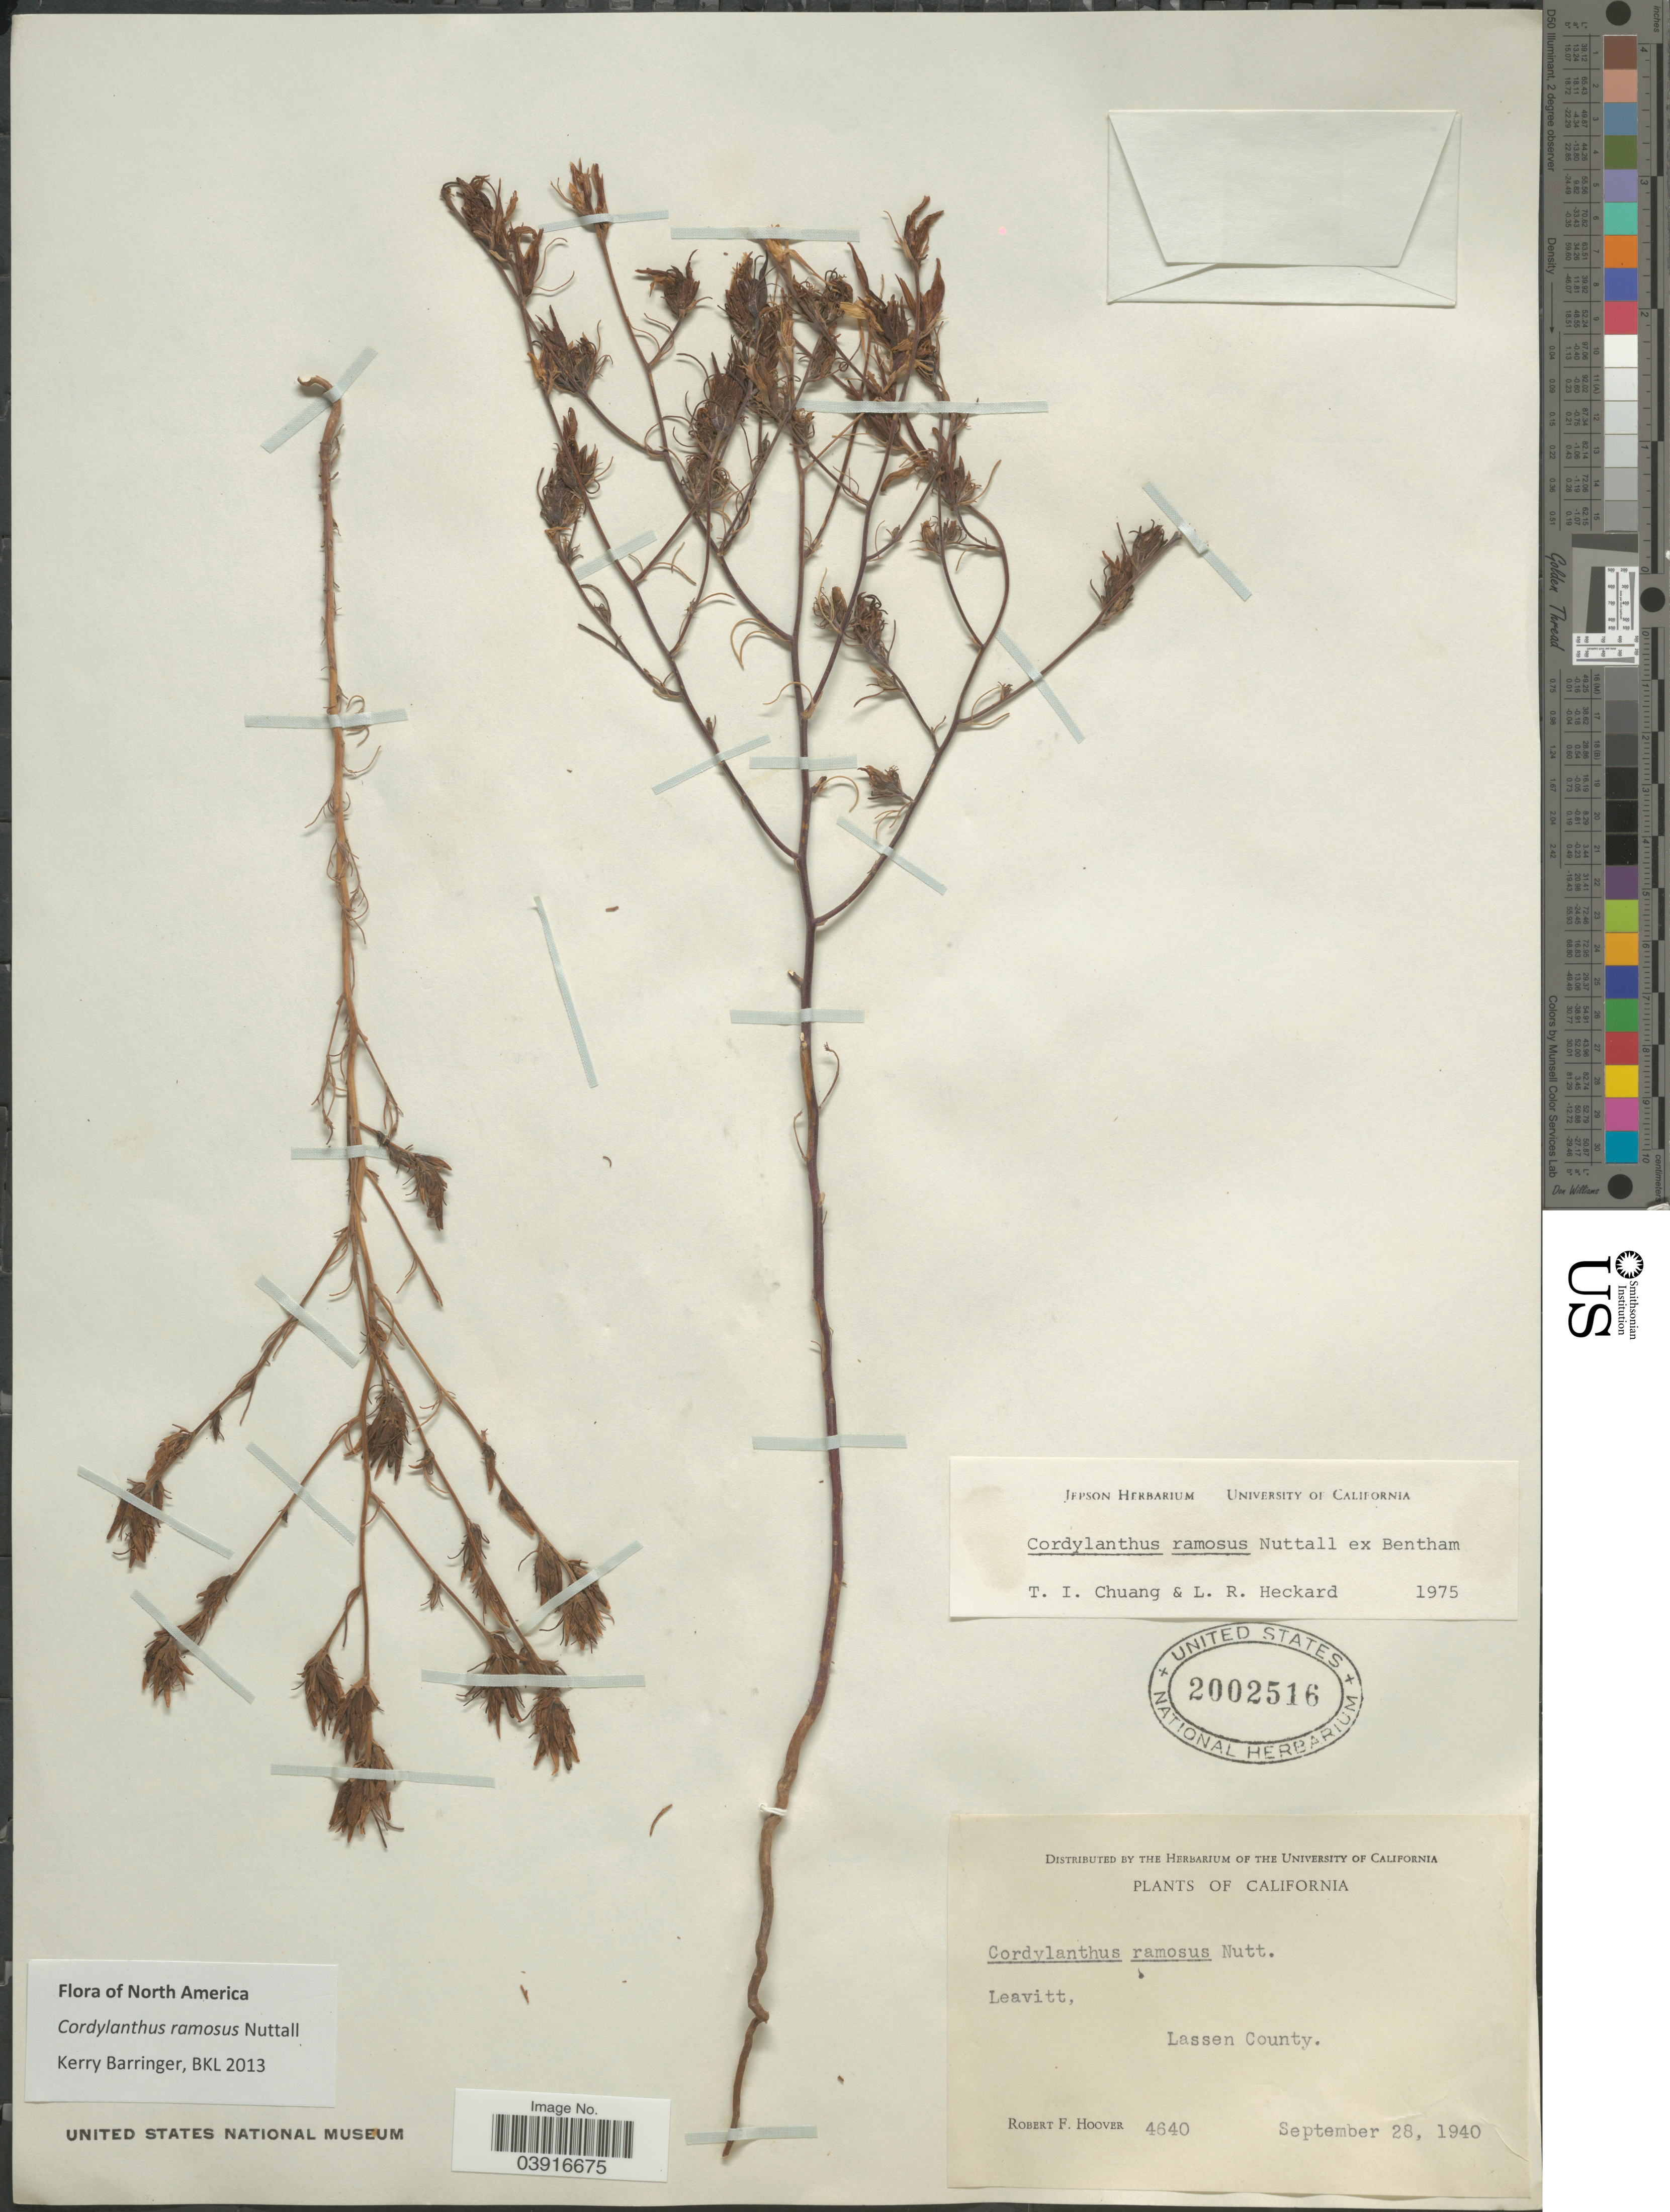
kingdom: Plantae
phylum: Tracheophyta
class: Magnoliopsida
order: Lamiales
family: Orobanchaceae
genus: Cordylanthus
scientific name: Cordylanthus ramosus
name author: Nutt. ex Benth.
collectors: R. F. Hoover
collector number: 4640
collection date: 1940-09-28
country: United States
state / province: California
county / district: Lassen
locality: Leavitt, Lassen County.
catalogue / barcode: US 2002516